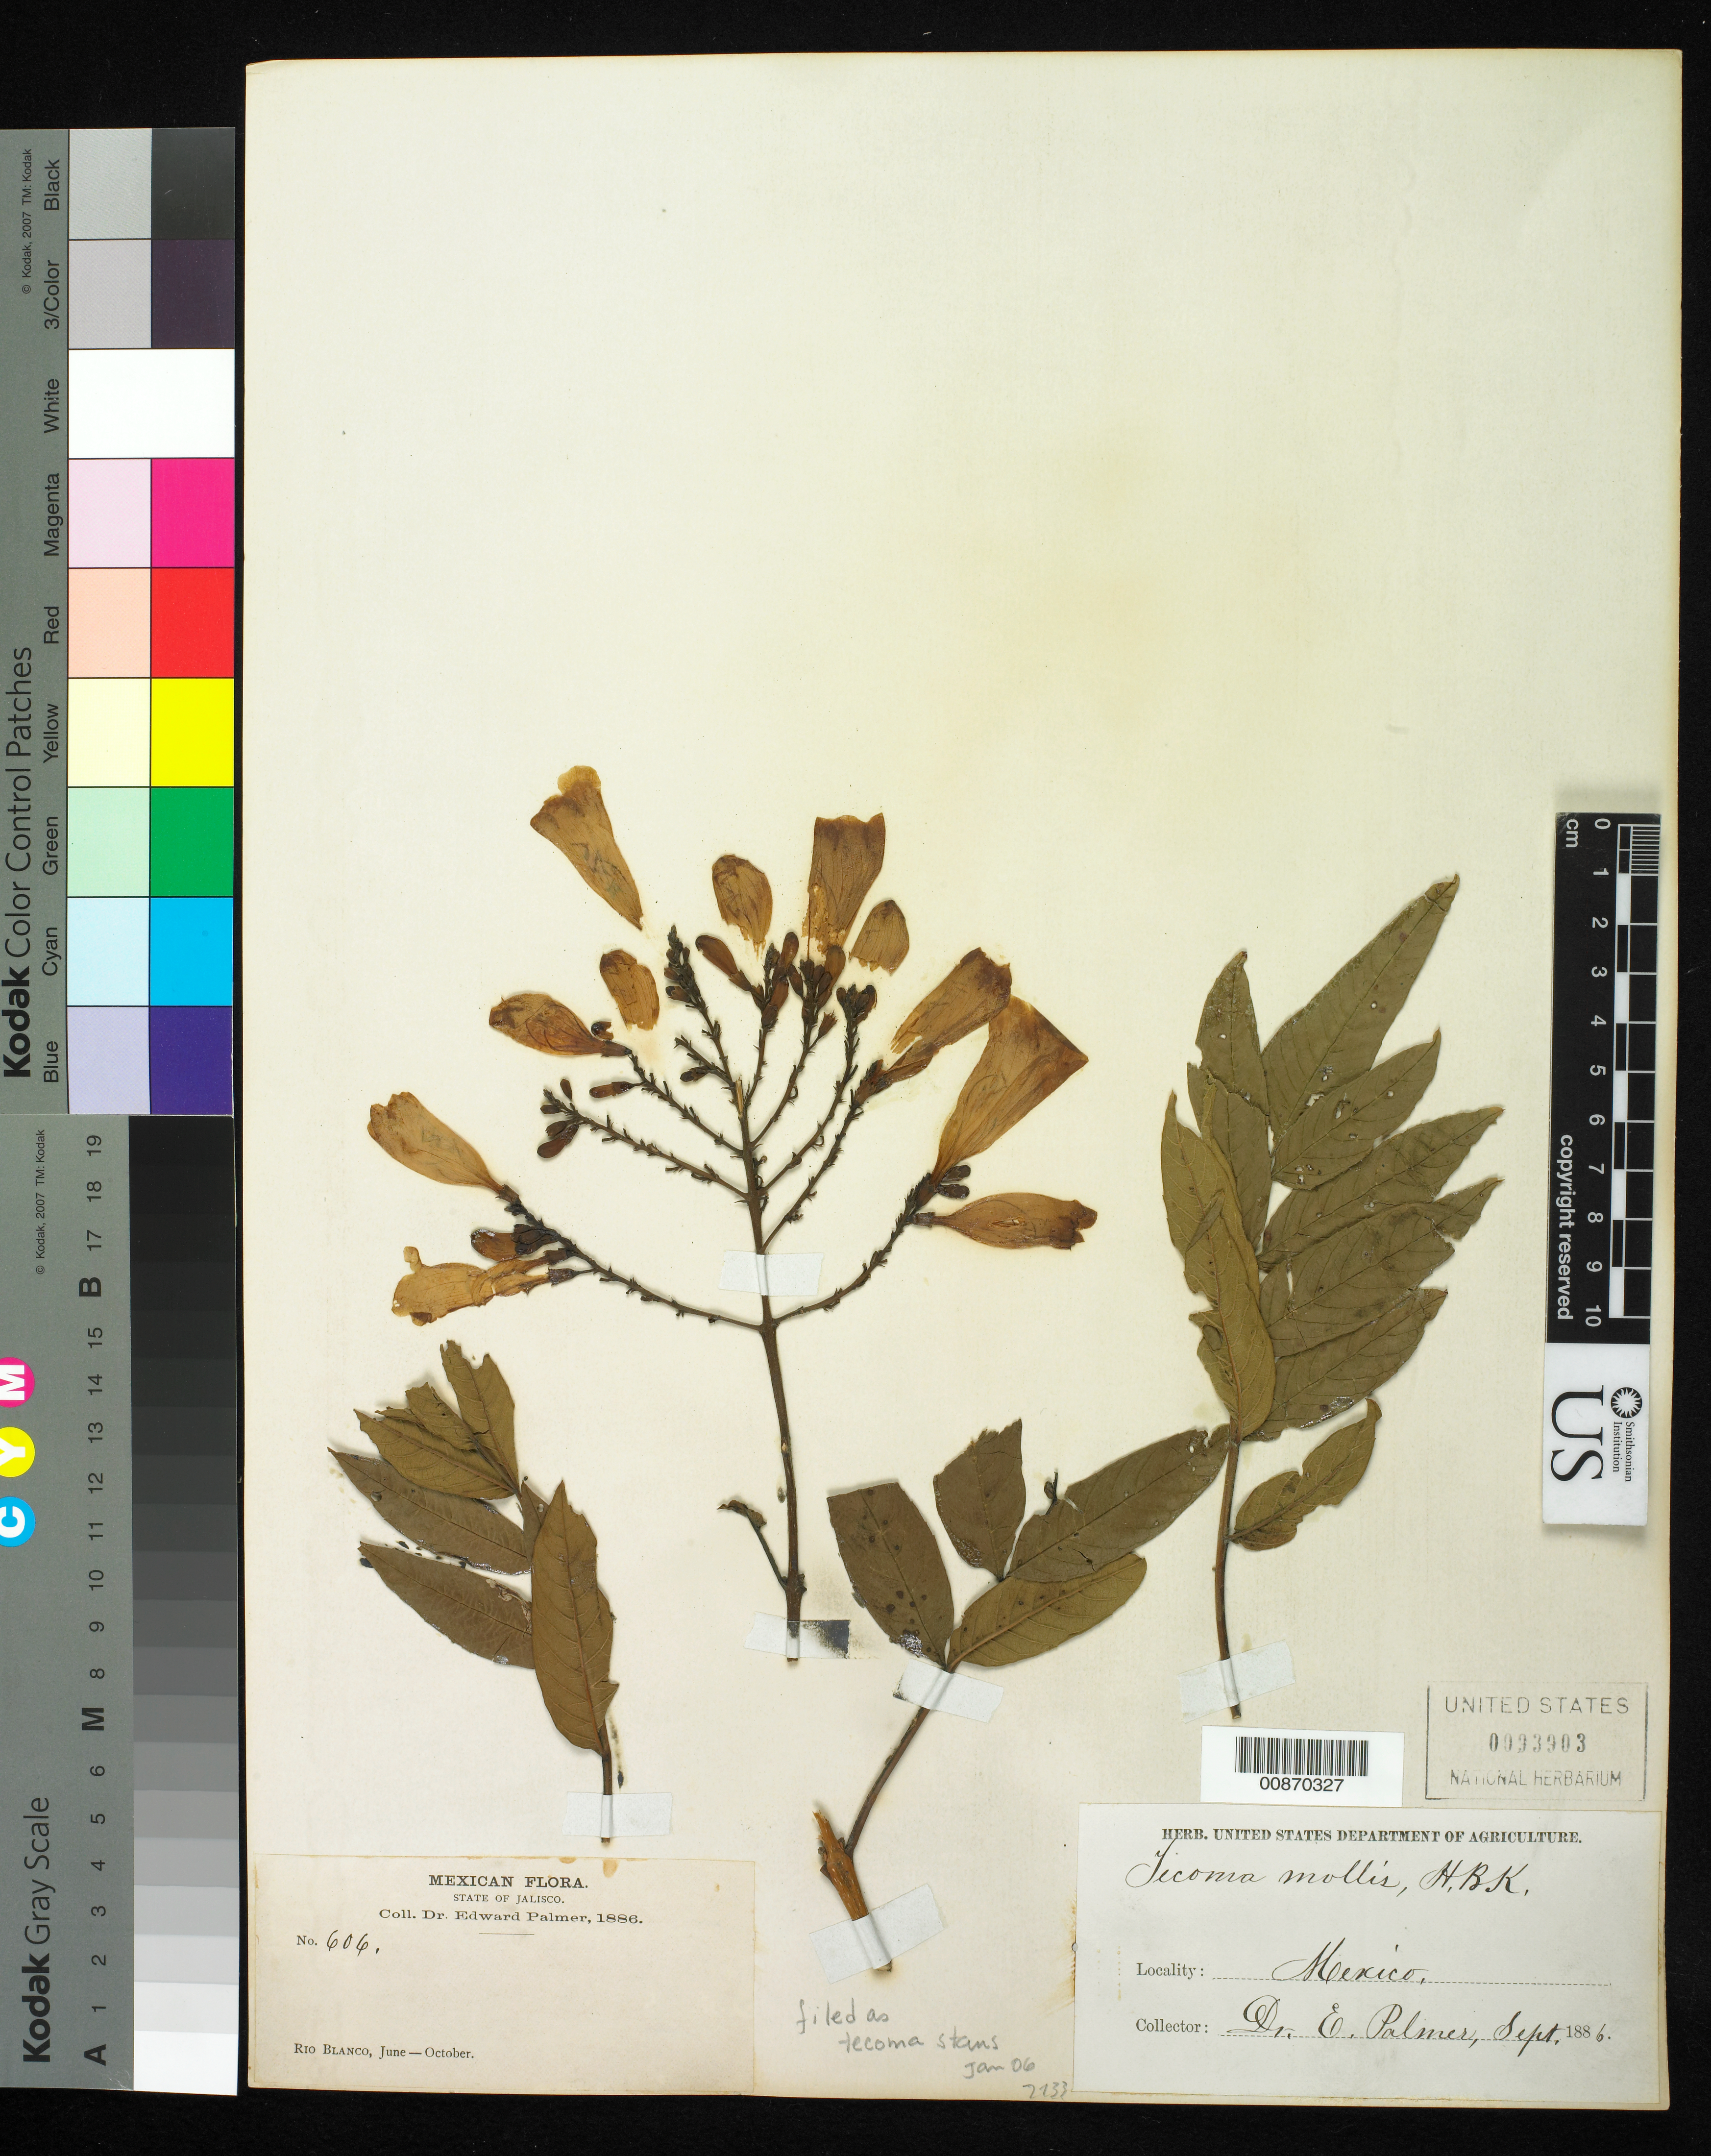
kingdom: Plantae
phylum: Tracheophyta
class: Magnoliopsida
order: Lamiales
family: Bignoniaceae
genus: Tecoma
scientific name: Tecoma stans var. velutina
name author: DC.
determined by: Strong, M. T., (US), Smithsonian Institution - National Museum of Natural History (UNITED STATES)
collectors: E. Palmer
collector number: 606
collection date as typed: Jun 1886 to -- Oct 1886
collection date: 1886-06/1886-10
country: Mexico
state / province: Jalisco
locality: Rio Blanco, Jalisco.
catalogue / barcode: US 93903